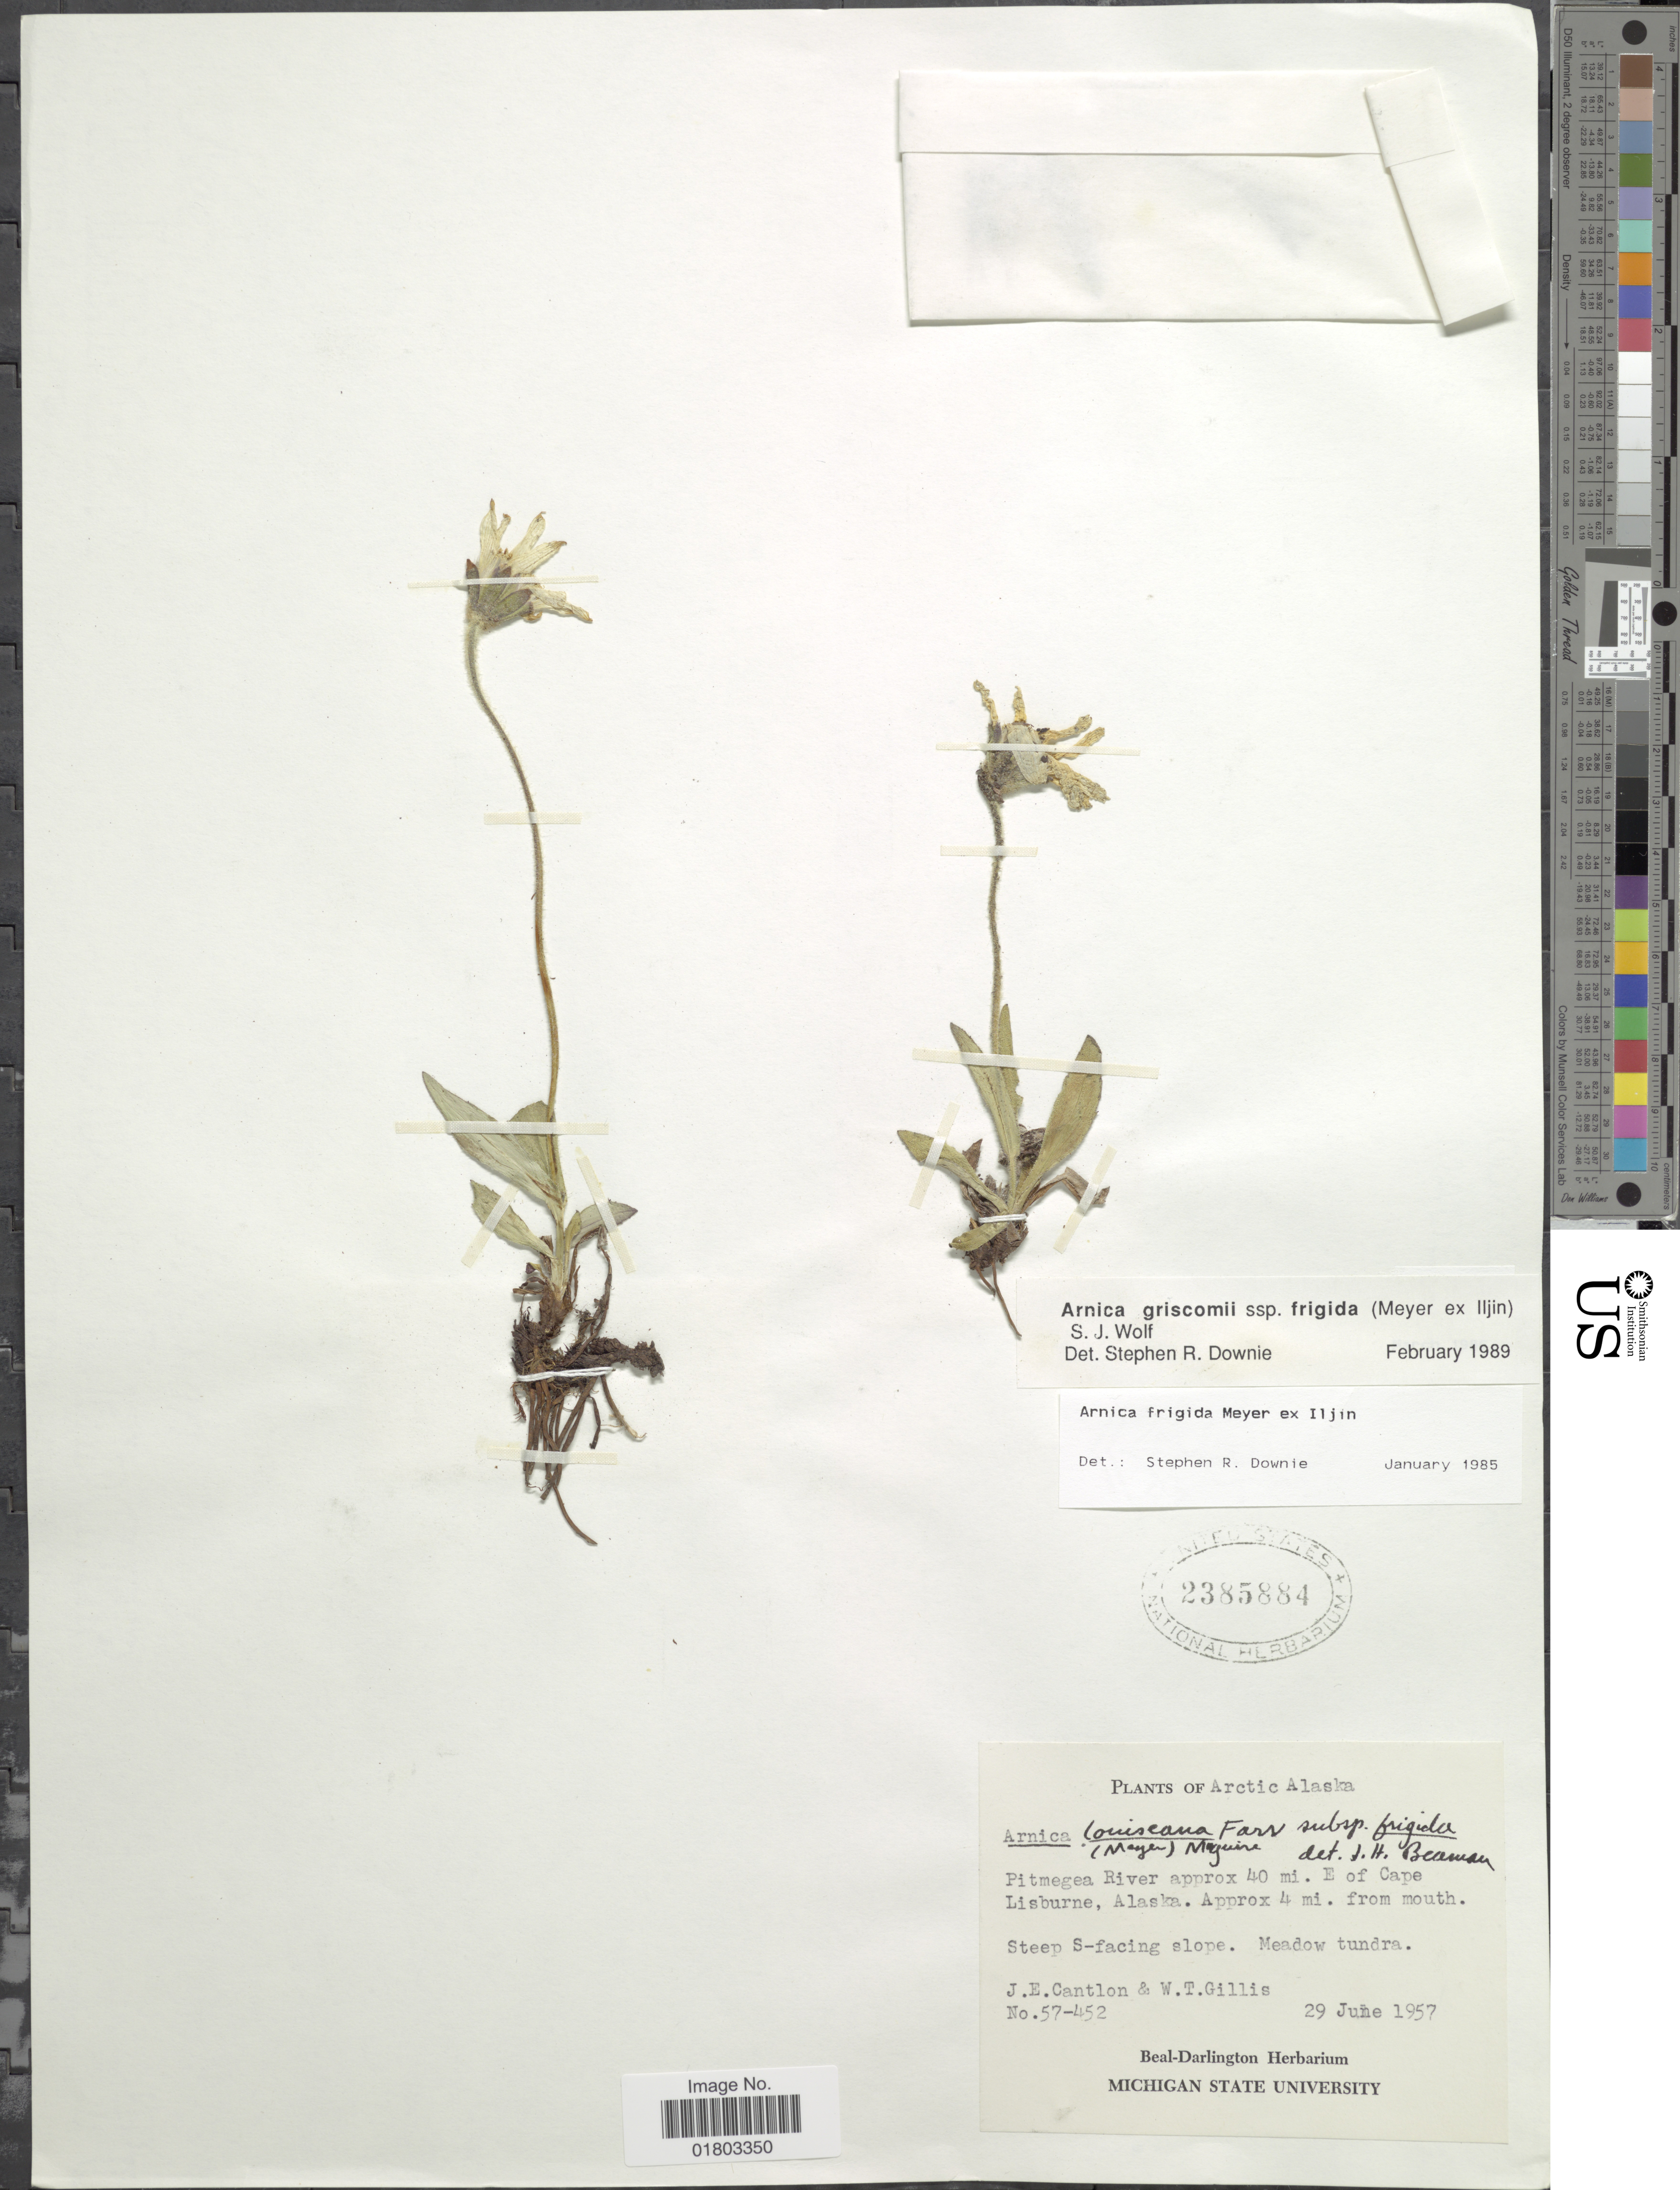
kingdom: Plantae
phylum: Tracheophyta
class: Magnoliopsida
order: Asterales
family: Asteraceae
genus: Arnica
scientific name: Arnica griscomii subsp. frigida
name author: (C.A. Mey. ex Iljin) S.J. Wolf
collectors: J. Cantlon & W. T. Gillis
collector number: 57-452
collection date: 1957-06-29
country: United States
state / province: Alaska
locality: Arctic Alaska, Pitmegea River approx 40 mi. E of Cape Lisburne, Alaska Aprprox 4 mi from mouth, Steep S-facing slope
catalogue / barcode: US 2385884